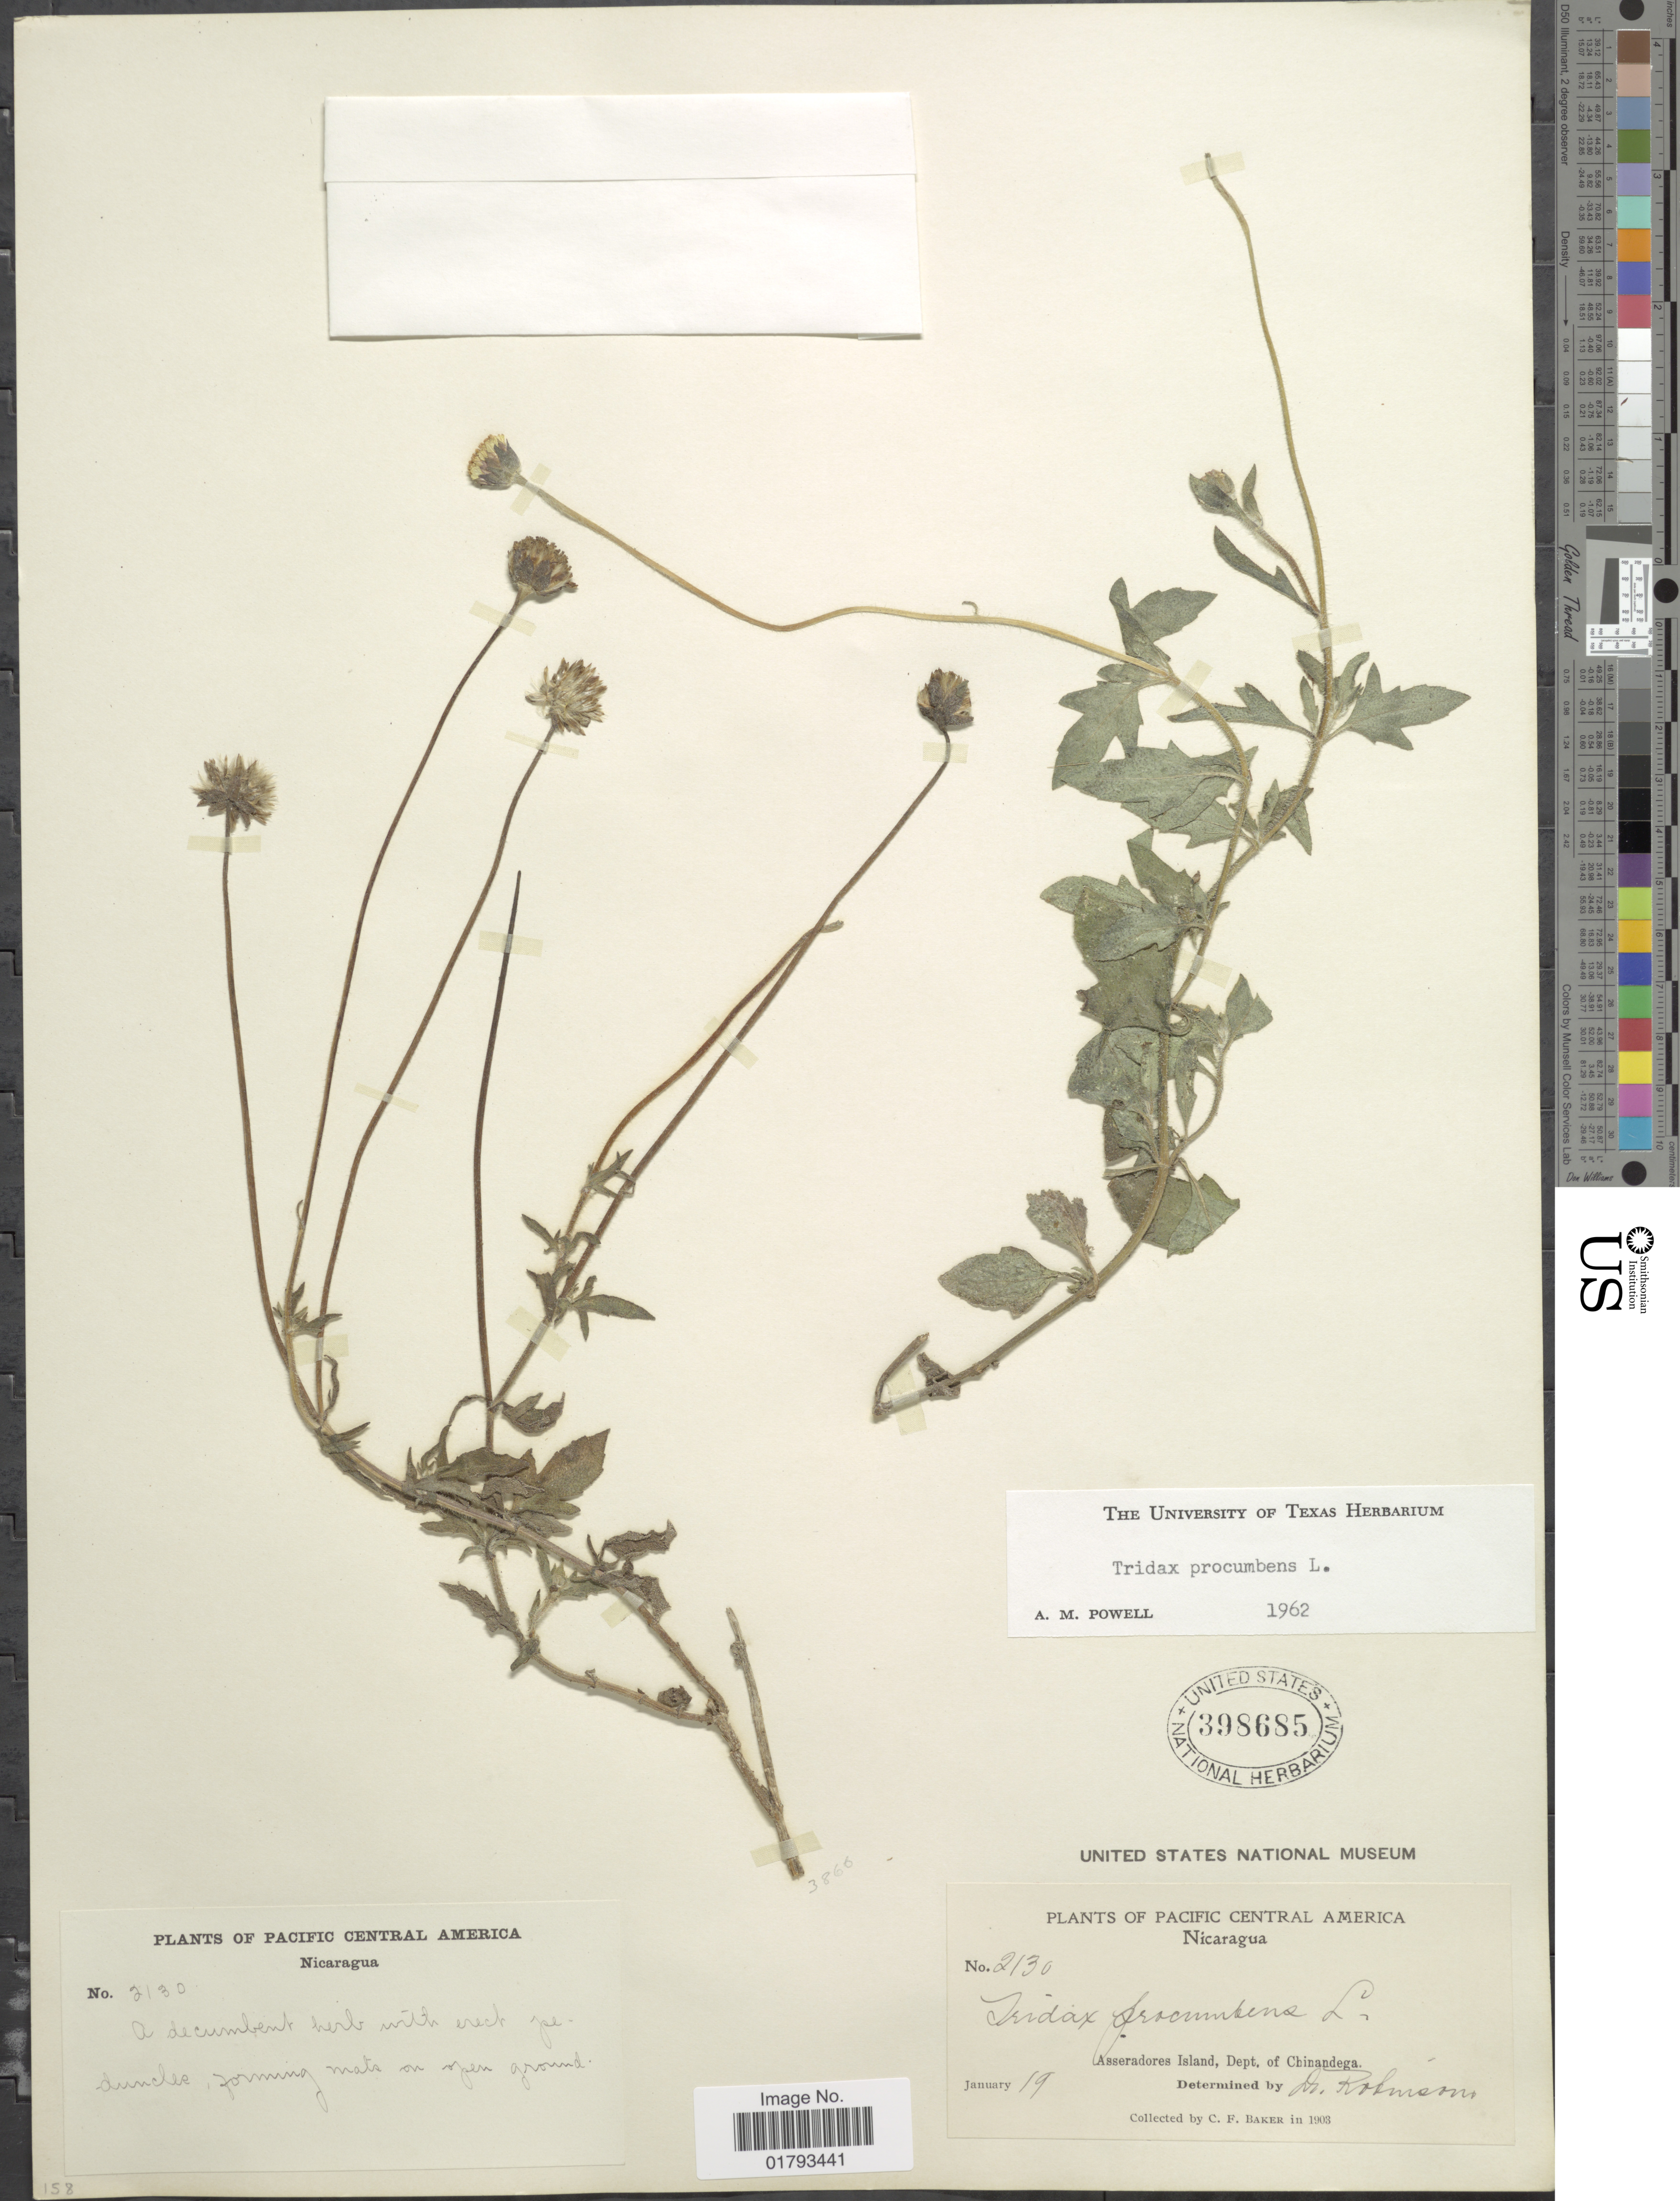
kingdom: Plantae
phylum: Tracheophyta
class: Magnoliopsida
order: Asterales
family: Asteraceae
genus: Tridax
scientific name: Tridax procumbens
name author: L.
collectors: C. F. Baker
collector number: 2130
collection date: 1903-01-19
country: Nicaragua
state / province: Chinandega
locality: Pacific Central America. Asseradores Island, Dept. of Chinandega.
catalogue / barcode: US 398685